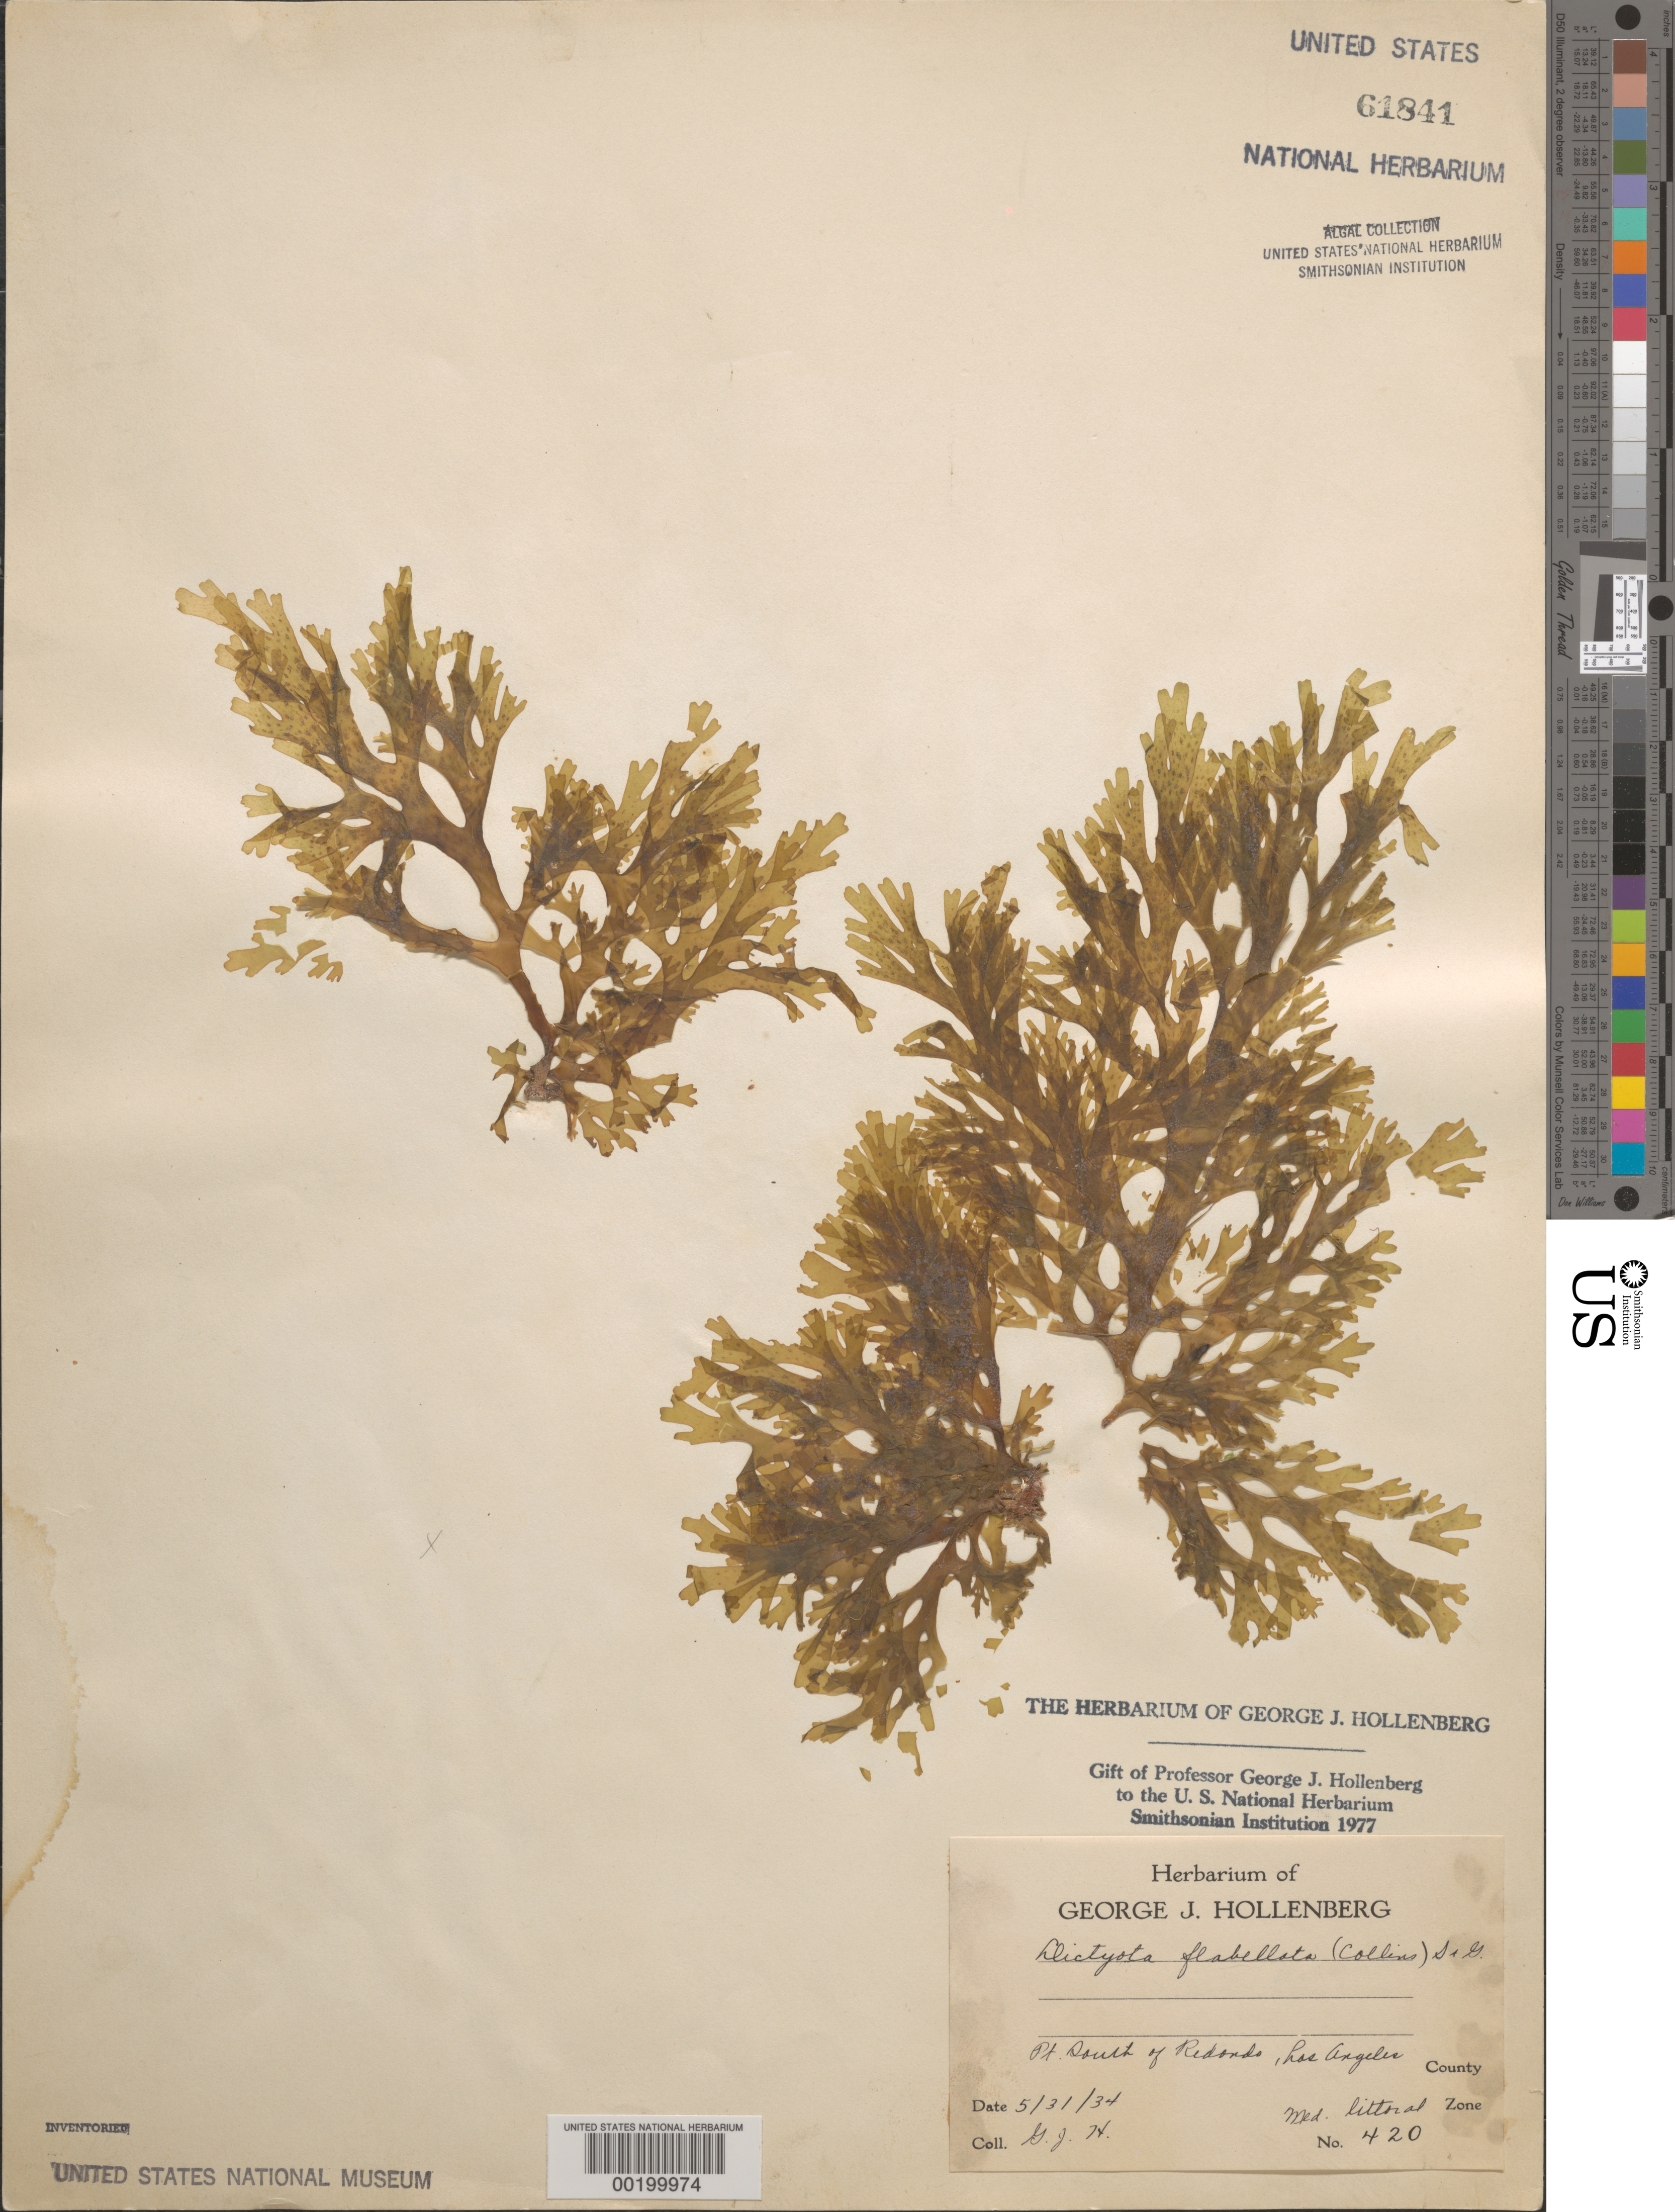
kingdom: Chromista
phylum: Ochrophyta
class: Phaeophyceae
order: Dictyotales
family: Dictyotaceae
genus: Dictyota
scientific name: Dictyota flabellata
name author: (Collins) Setch. & N.L. Gardner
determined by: Hollenberg, George J.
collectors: G. Hollenberg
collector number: GJH 420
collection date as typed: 31 May 1934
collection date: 1934-05-31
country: United States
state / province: California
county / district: Los Angeles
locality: South of Redondo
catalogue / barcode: US 61841